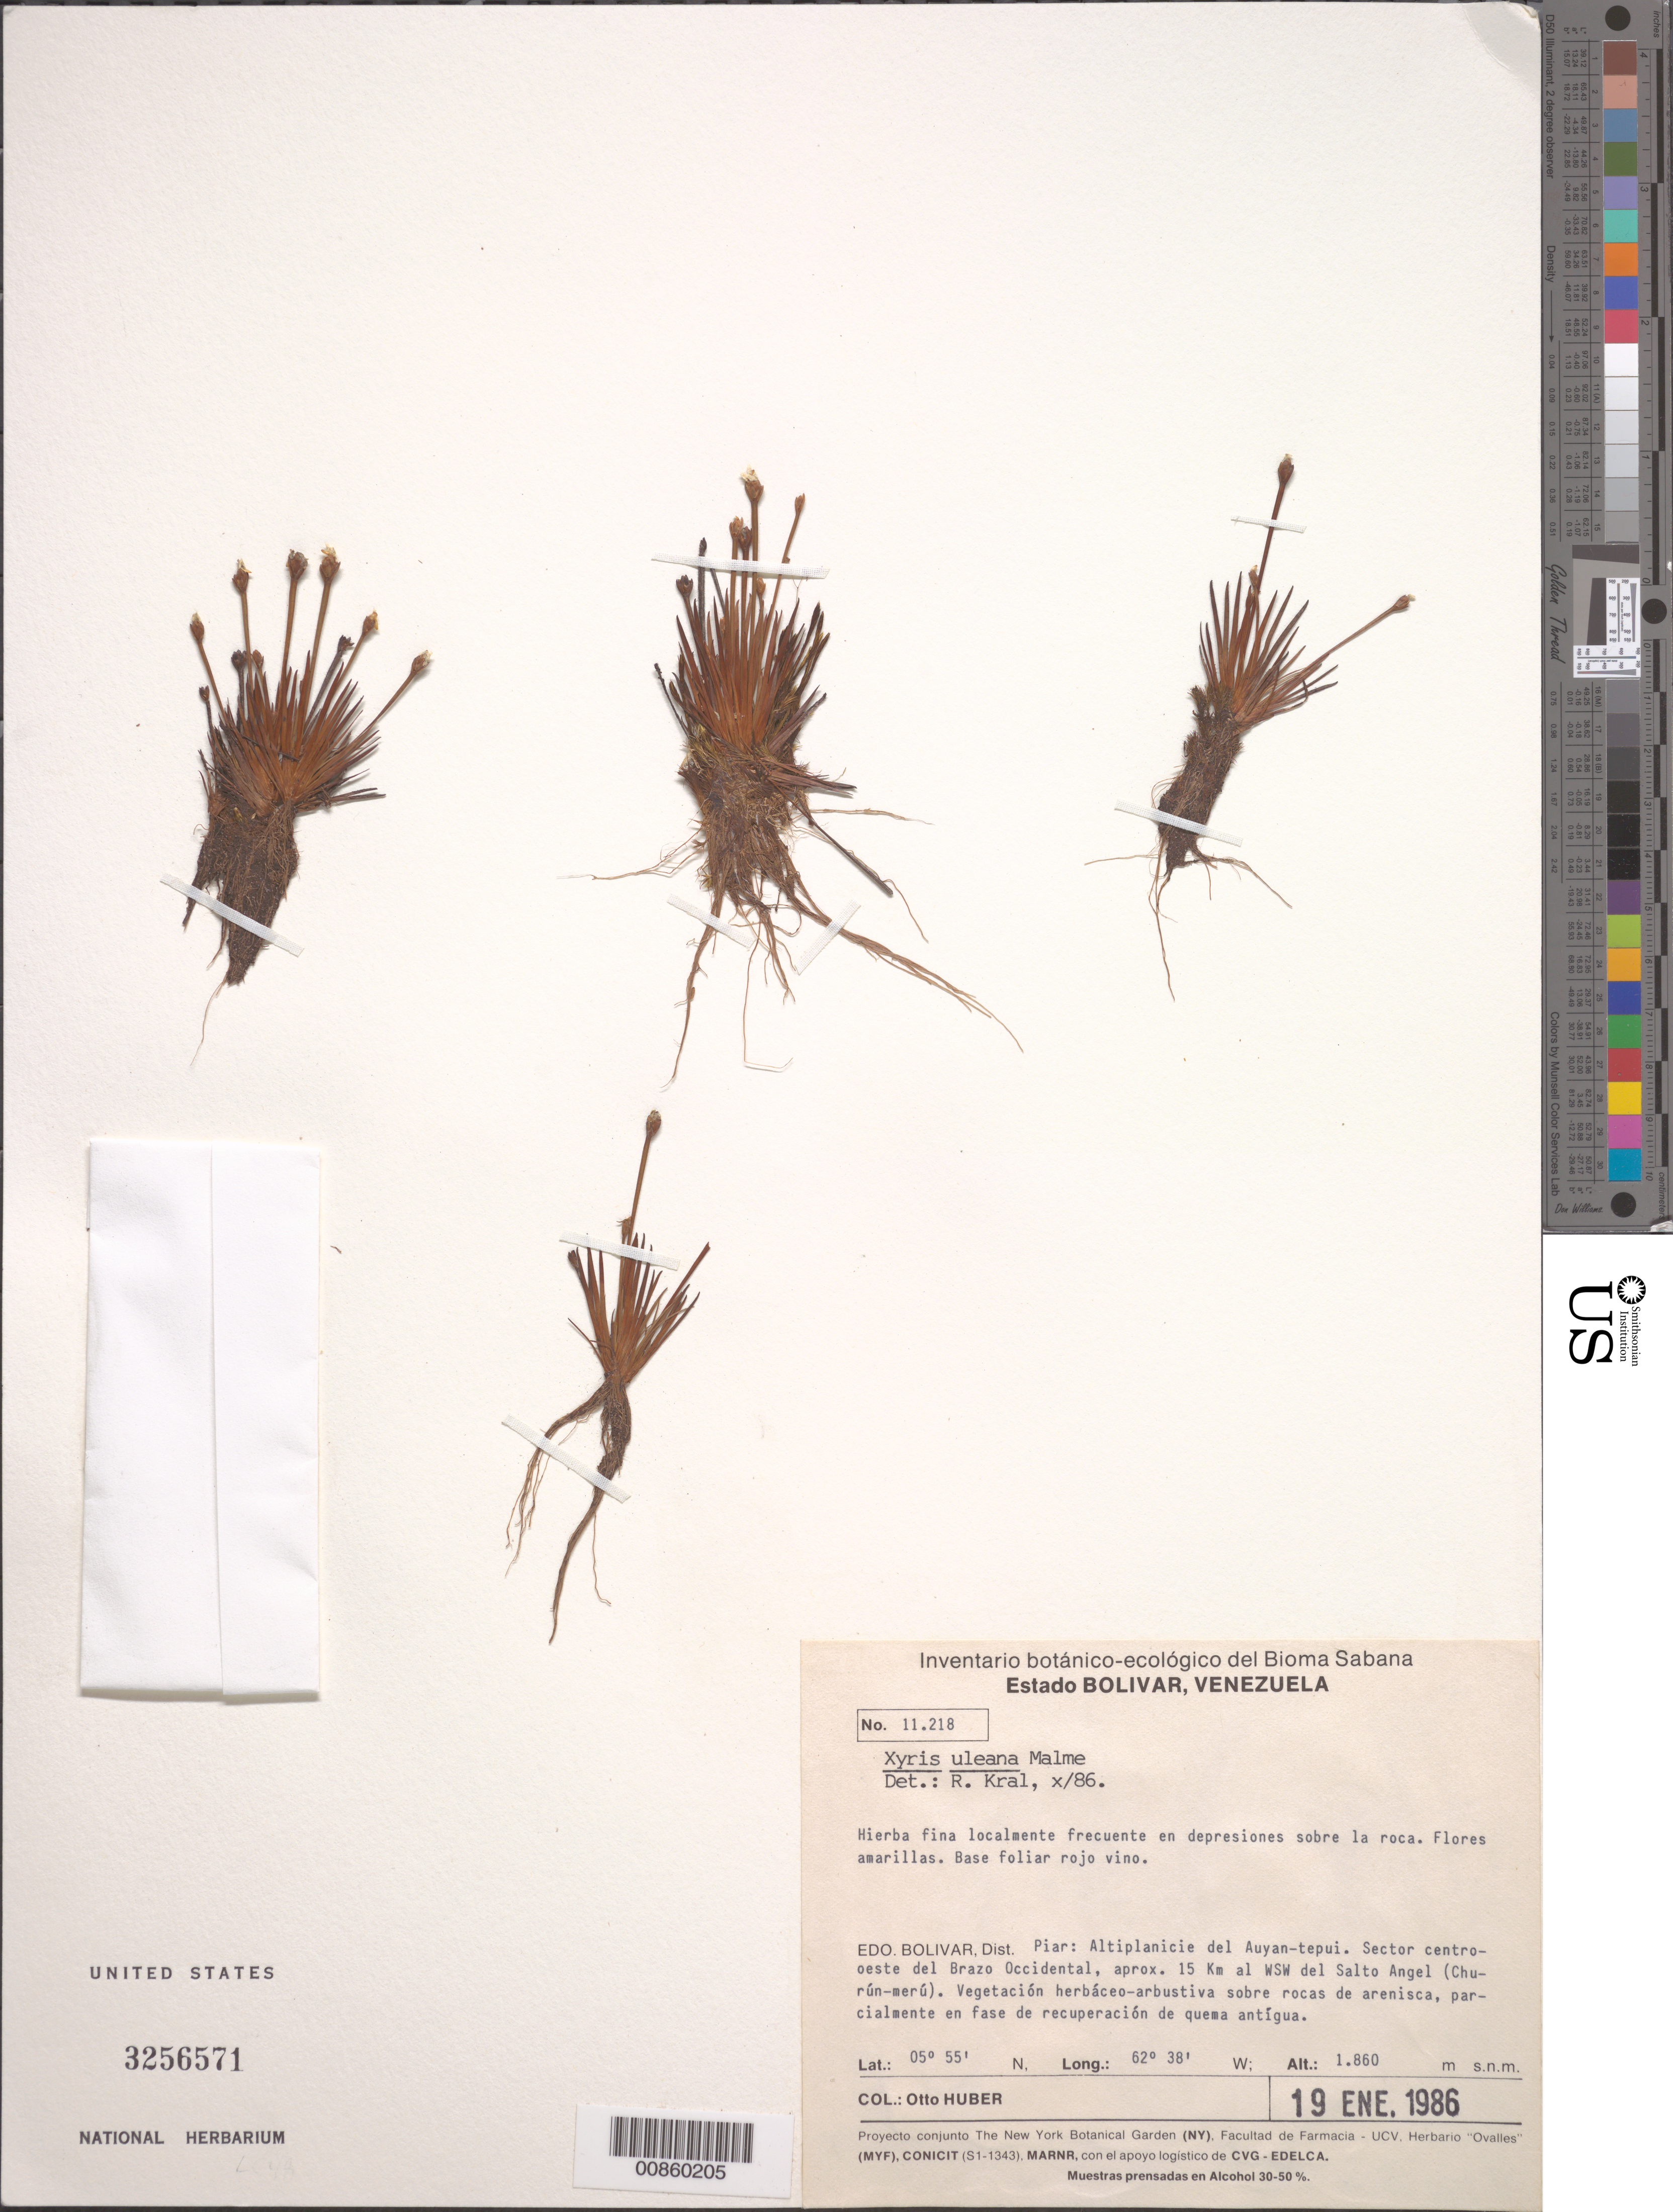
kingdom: Plantae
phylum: Tracheophyta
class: Liliopsida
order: Poales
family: Xyridaceae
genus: Xyris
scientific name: Xyris uleana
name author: Malme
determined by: Kral, Robert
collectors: O. Huber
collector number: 11218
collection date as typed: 19-Jan-86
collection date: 1986-01-19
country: Venezuela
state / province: Bolívar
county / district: Piar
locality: Auyan-tepuí, centro-oeste del Brazo Occidental, 15 km WSW Salto Angel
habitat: En depresiones sobre la roca. Vegetación herbáceo-arbustiva sobre rocas de arenisca, parcialmente en fase de recuperación de quema antigua.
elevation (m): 1860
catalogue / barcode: US 3256571